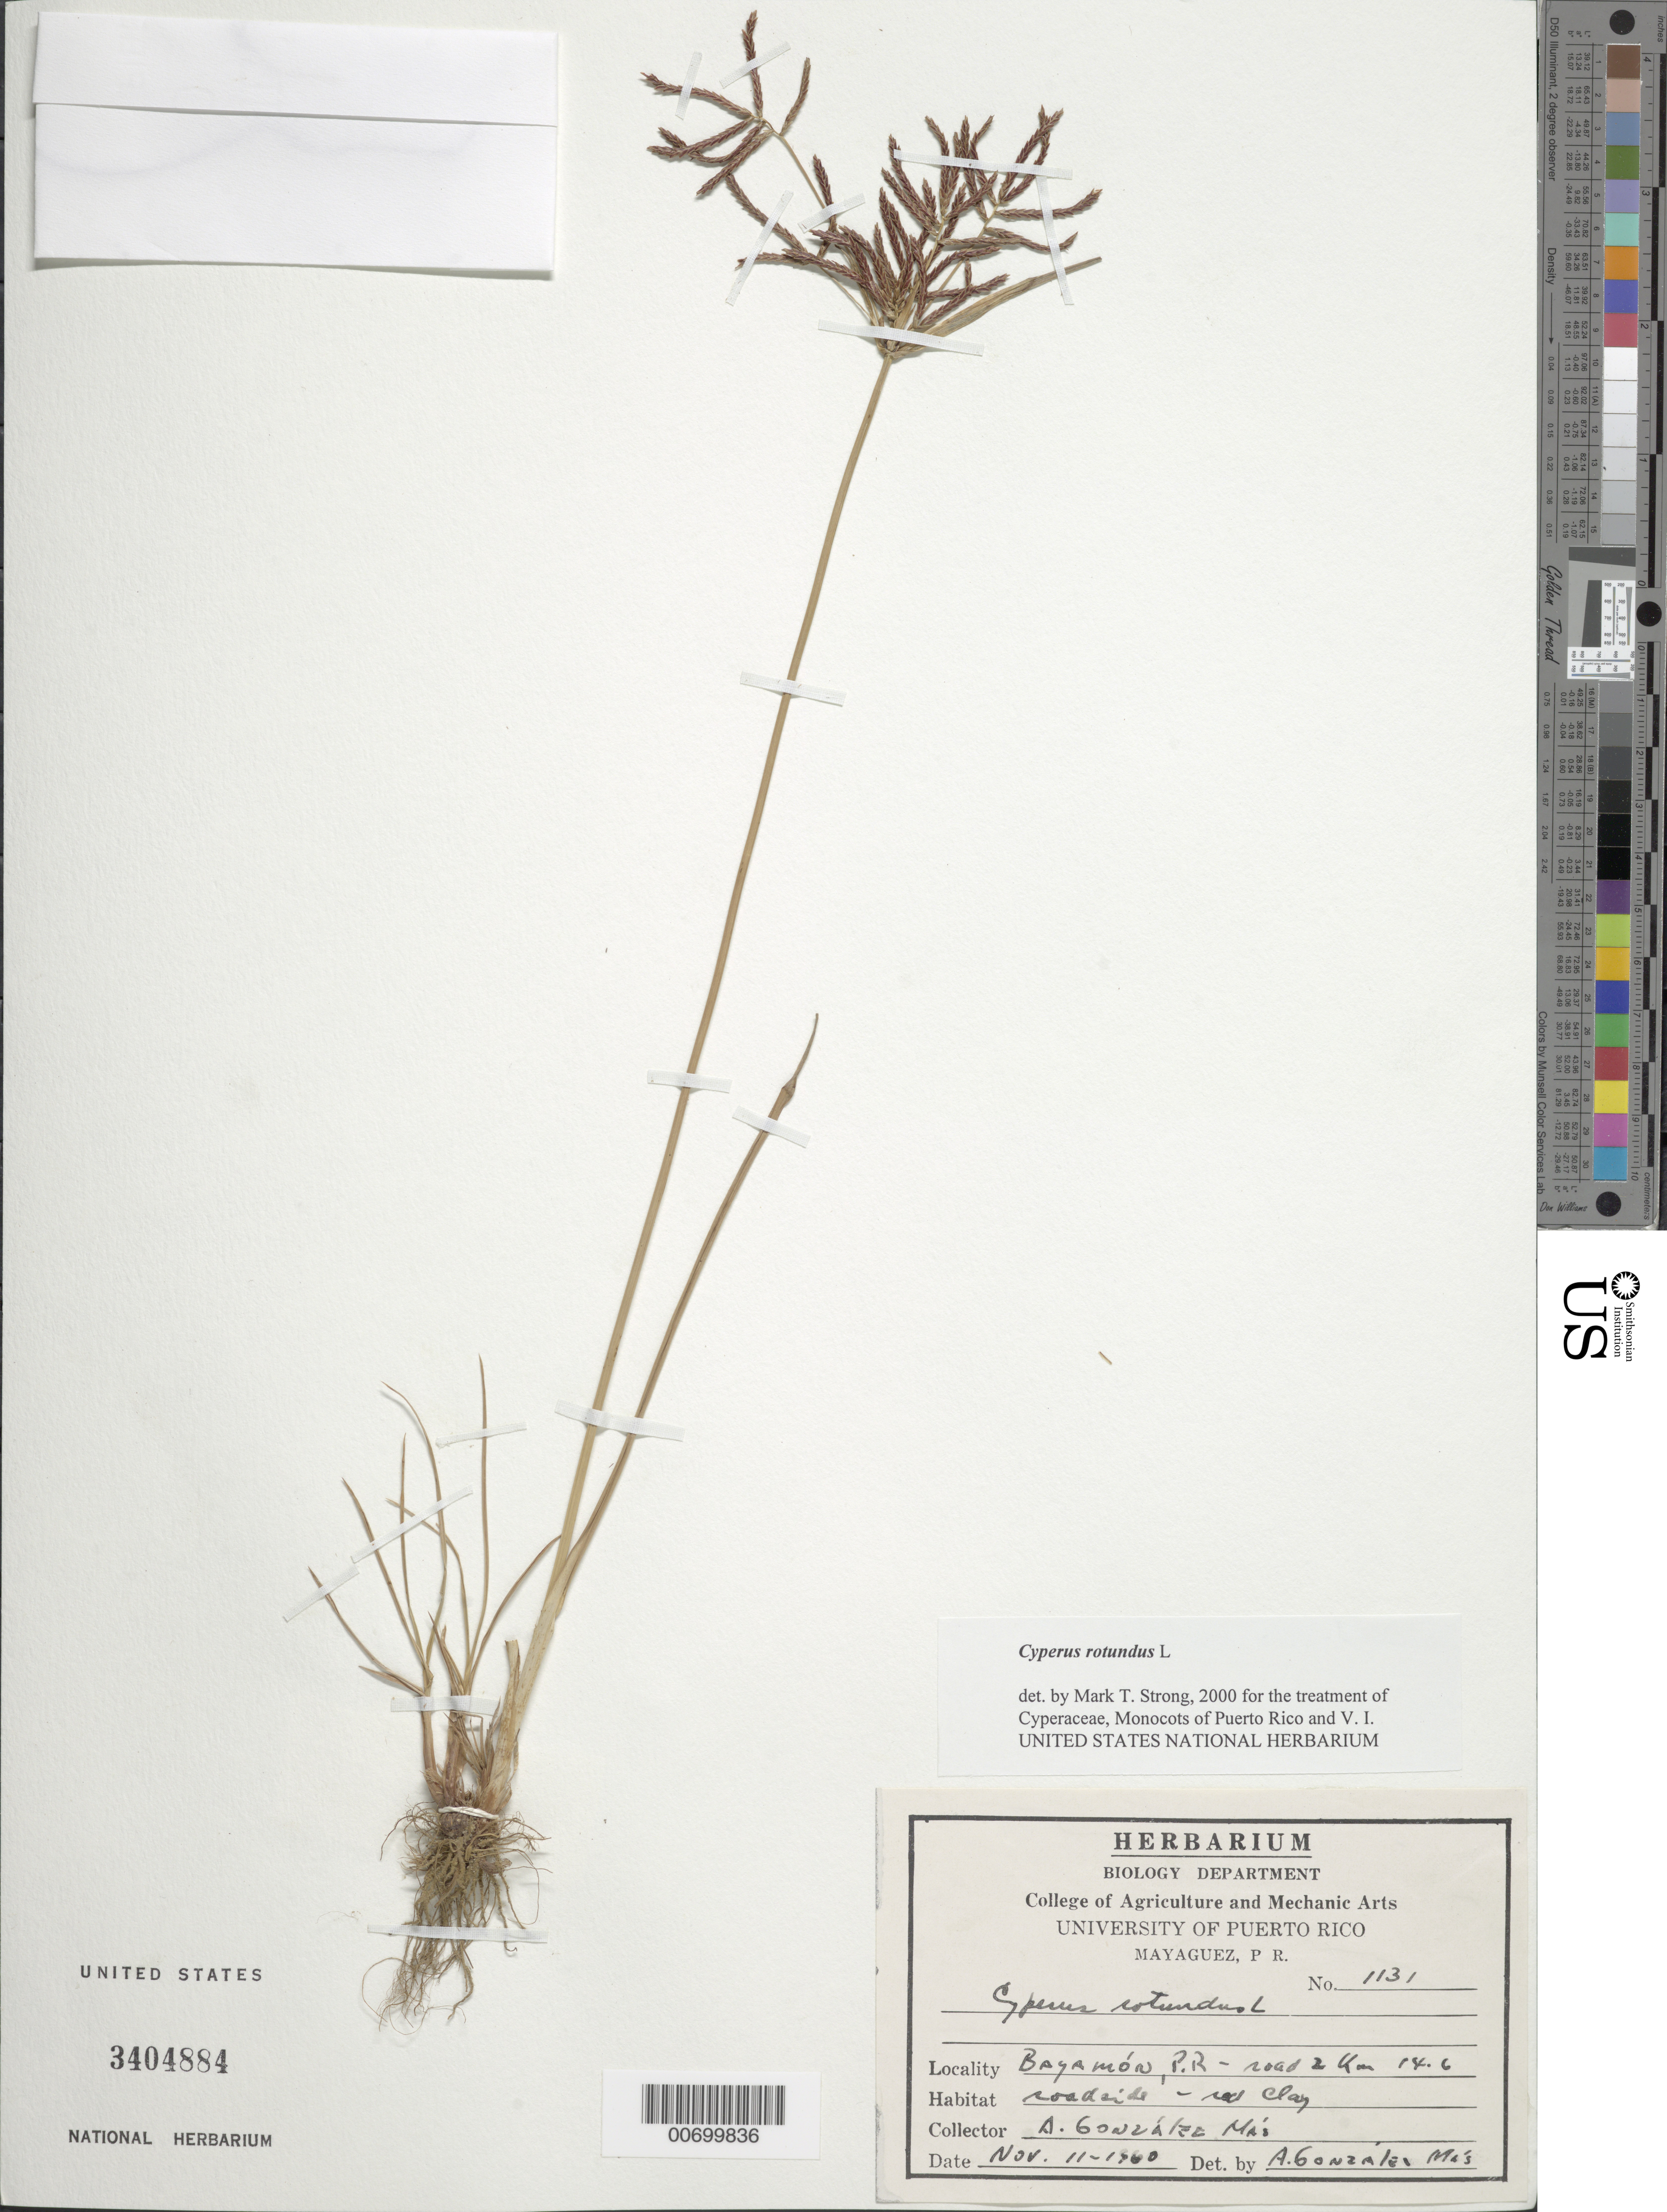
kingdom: Plantae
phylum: Tracheophyta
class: Liliopsida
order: Poales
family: Cyperaceae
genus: Cyperus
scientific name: Cyperus rotundus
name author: L.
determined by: Strong, M. T., (US), Smithsonian Institution - National Museum of Natural History (UNITED STATES)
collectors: A. González Más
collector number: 1131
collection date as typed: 11 Nov 1960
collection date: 1960-11-11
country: Puerto Rico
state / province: Bayamón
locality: Bayamón: Rd. 2, km 14.6.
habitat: Roadside.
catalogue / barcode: US 3404884